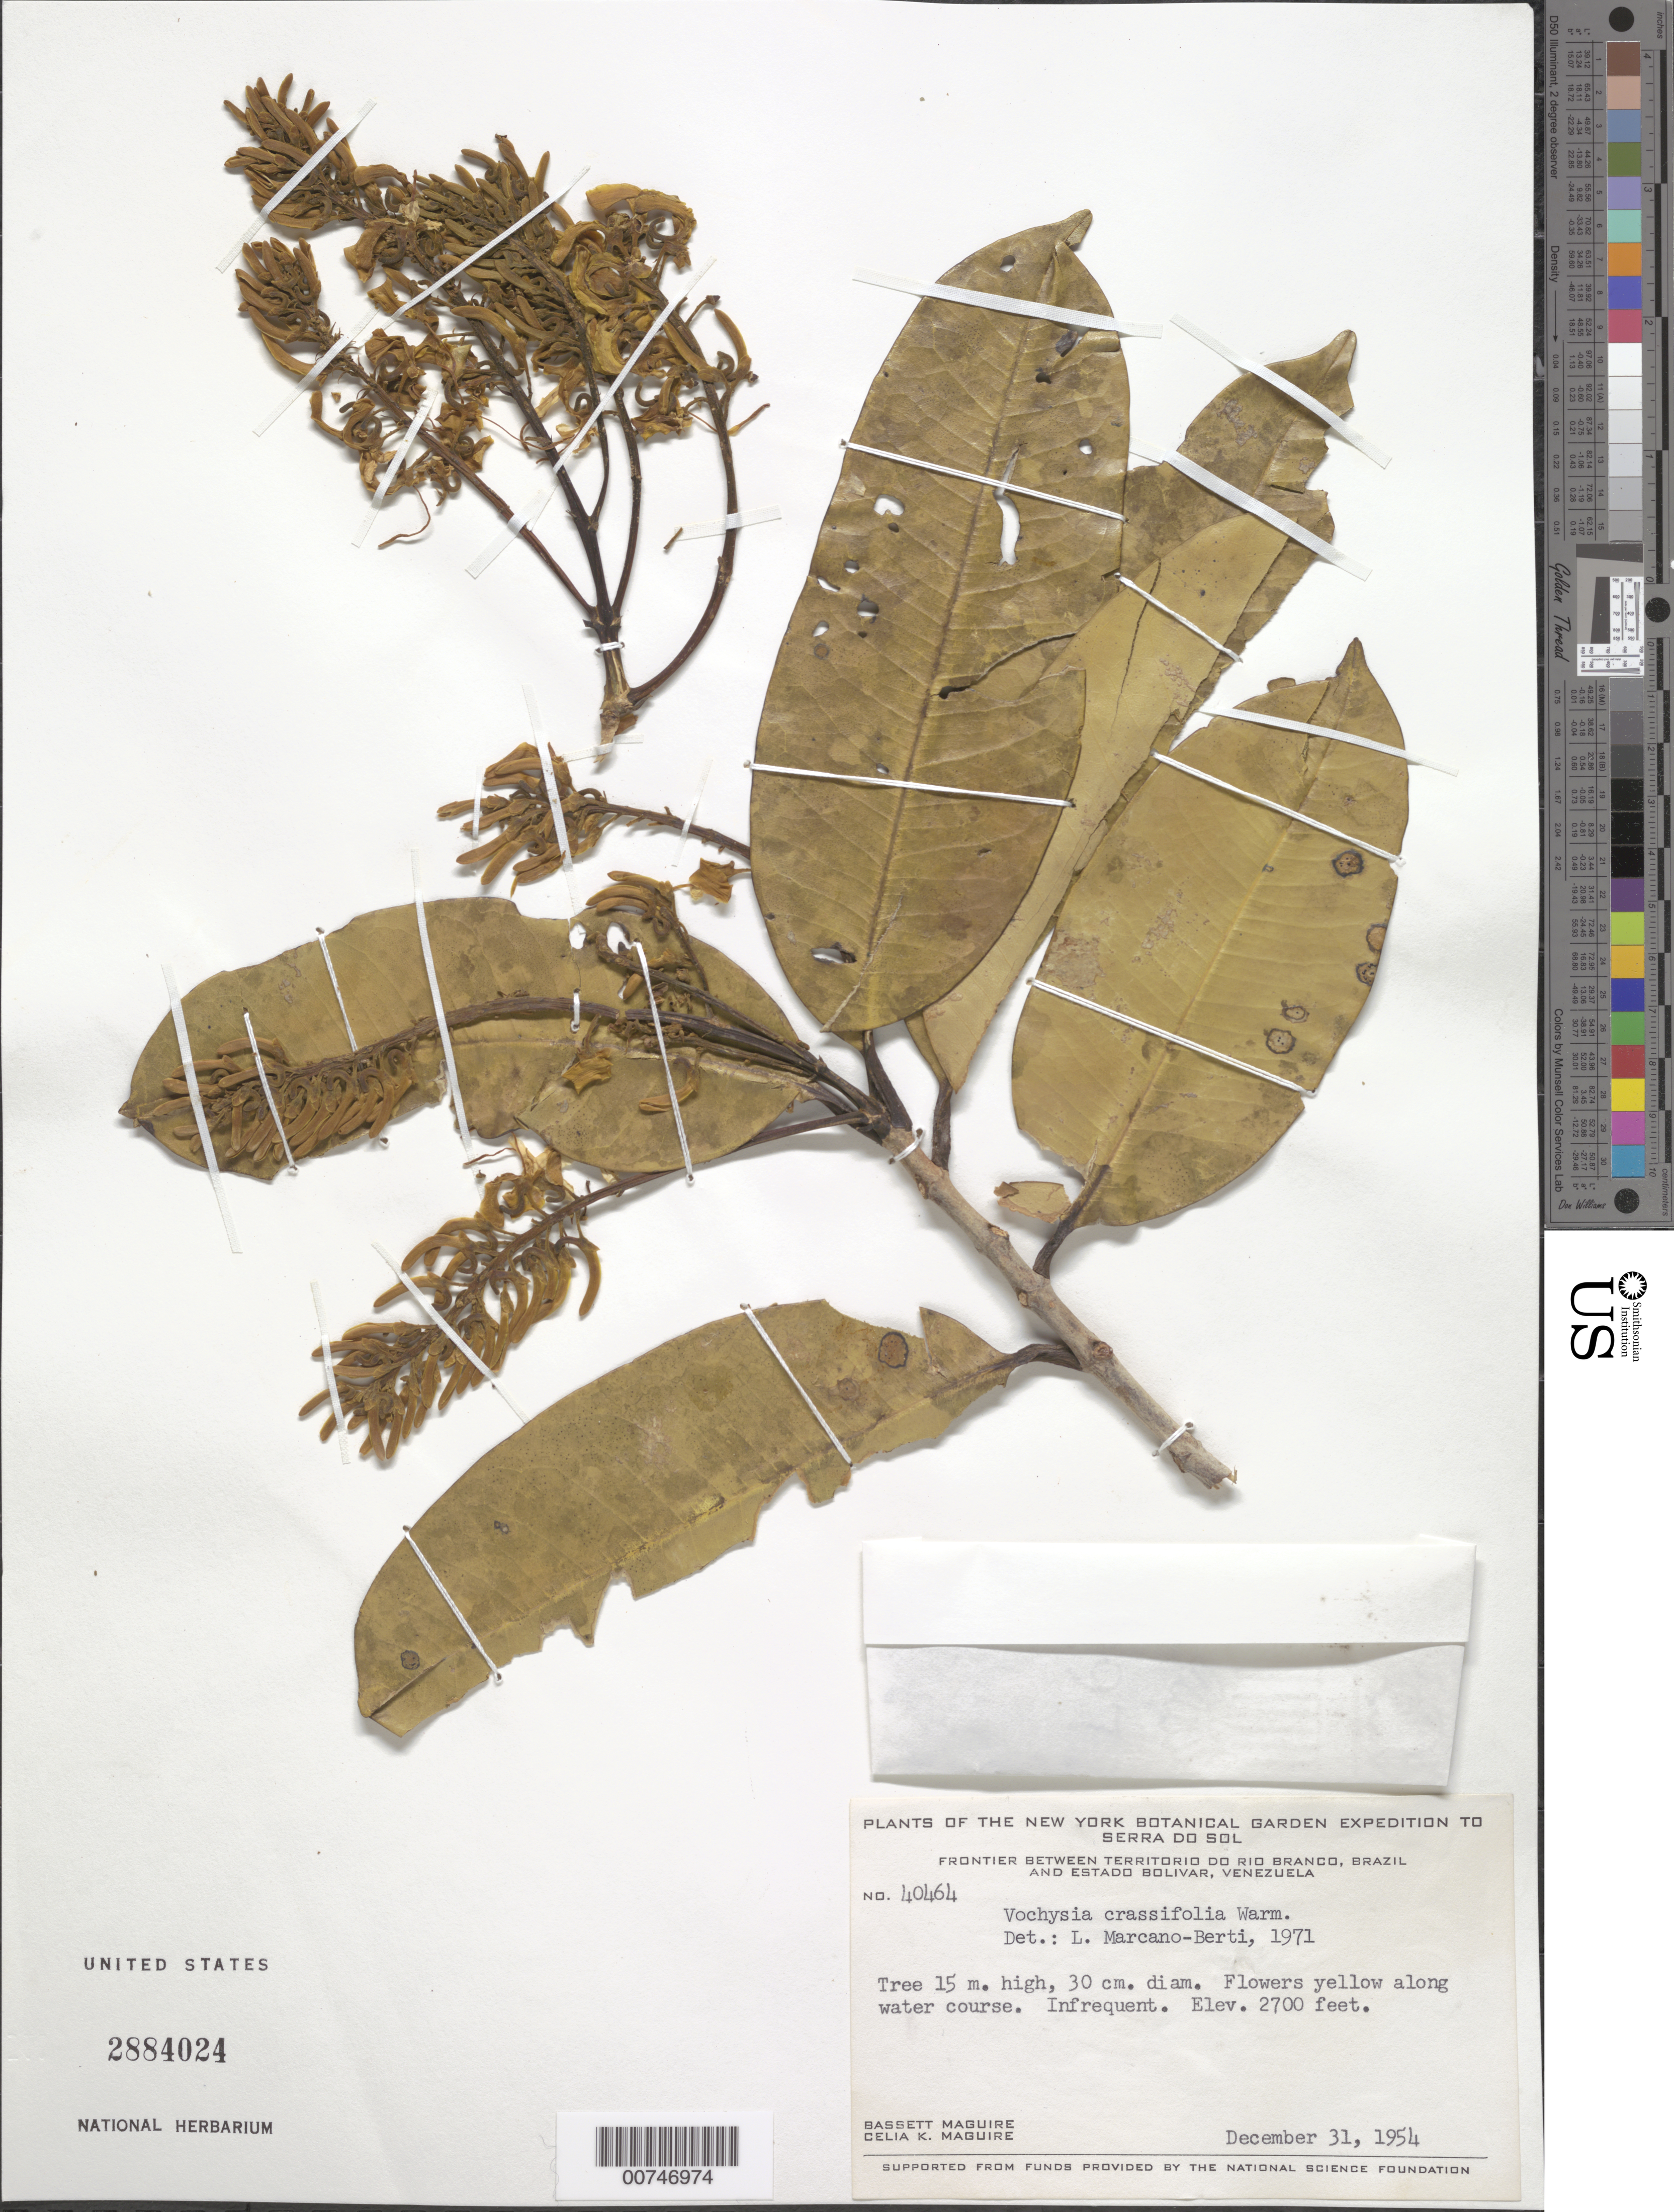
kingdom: Plantae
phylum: Tracheophyta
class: Magnoliopsida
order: Myrtales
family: Vochysiaceae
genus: Vochysia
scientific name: Vochysia crassifolia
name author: Warm.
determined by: Marcano-Berti, L.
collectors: B. Maguire & C. K. Maguire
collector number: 40464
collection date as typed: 31-Dec-54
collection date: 1954-12-31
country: Venezuela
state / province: Bolívar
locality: Serra do Sol, frontier betw. TerRiver do Río Branco, Brazil & Bolívar, Venezuela; Río Coitinga, S base of Serra do Sol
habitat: Along water course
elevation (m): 823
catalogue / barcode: US 2884024